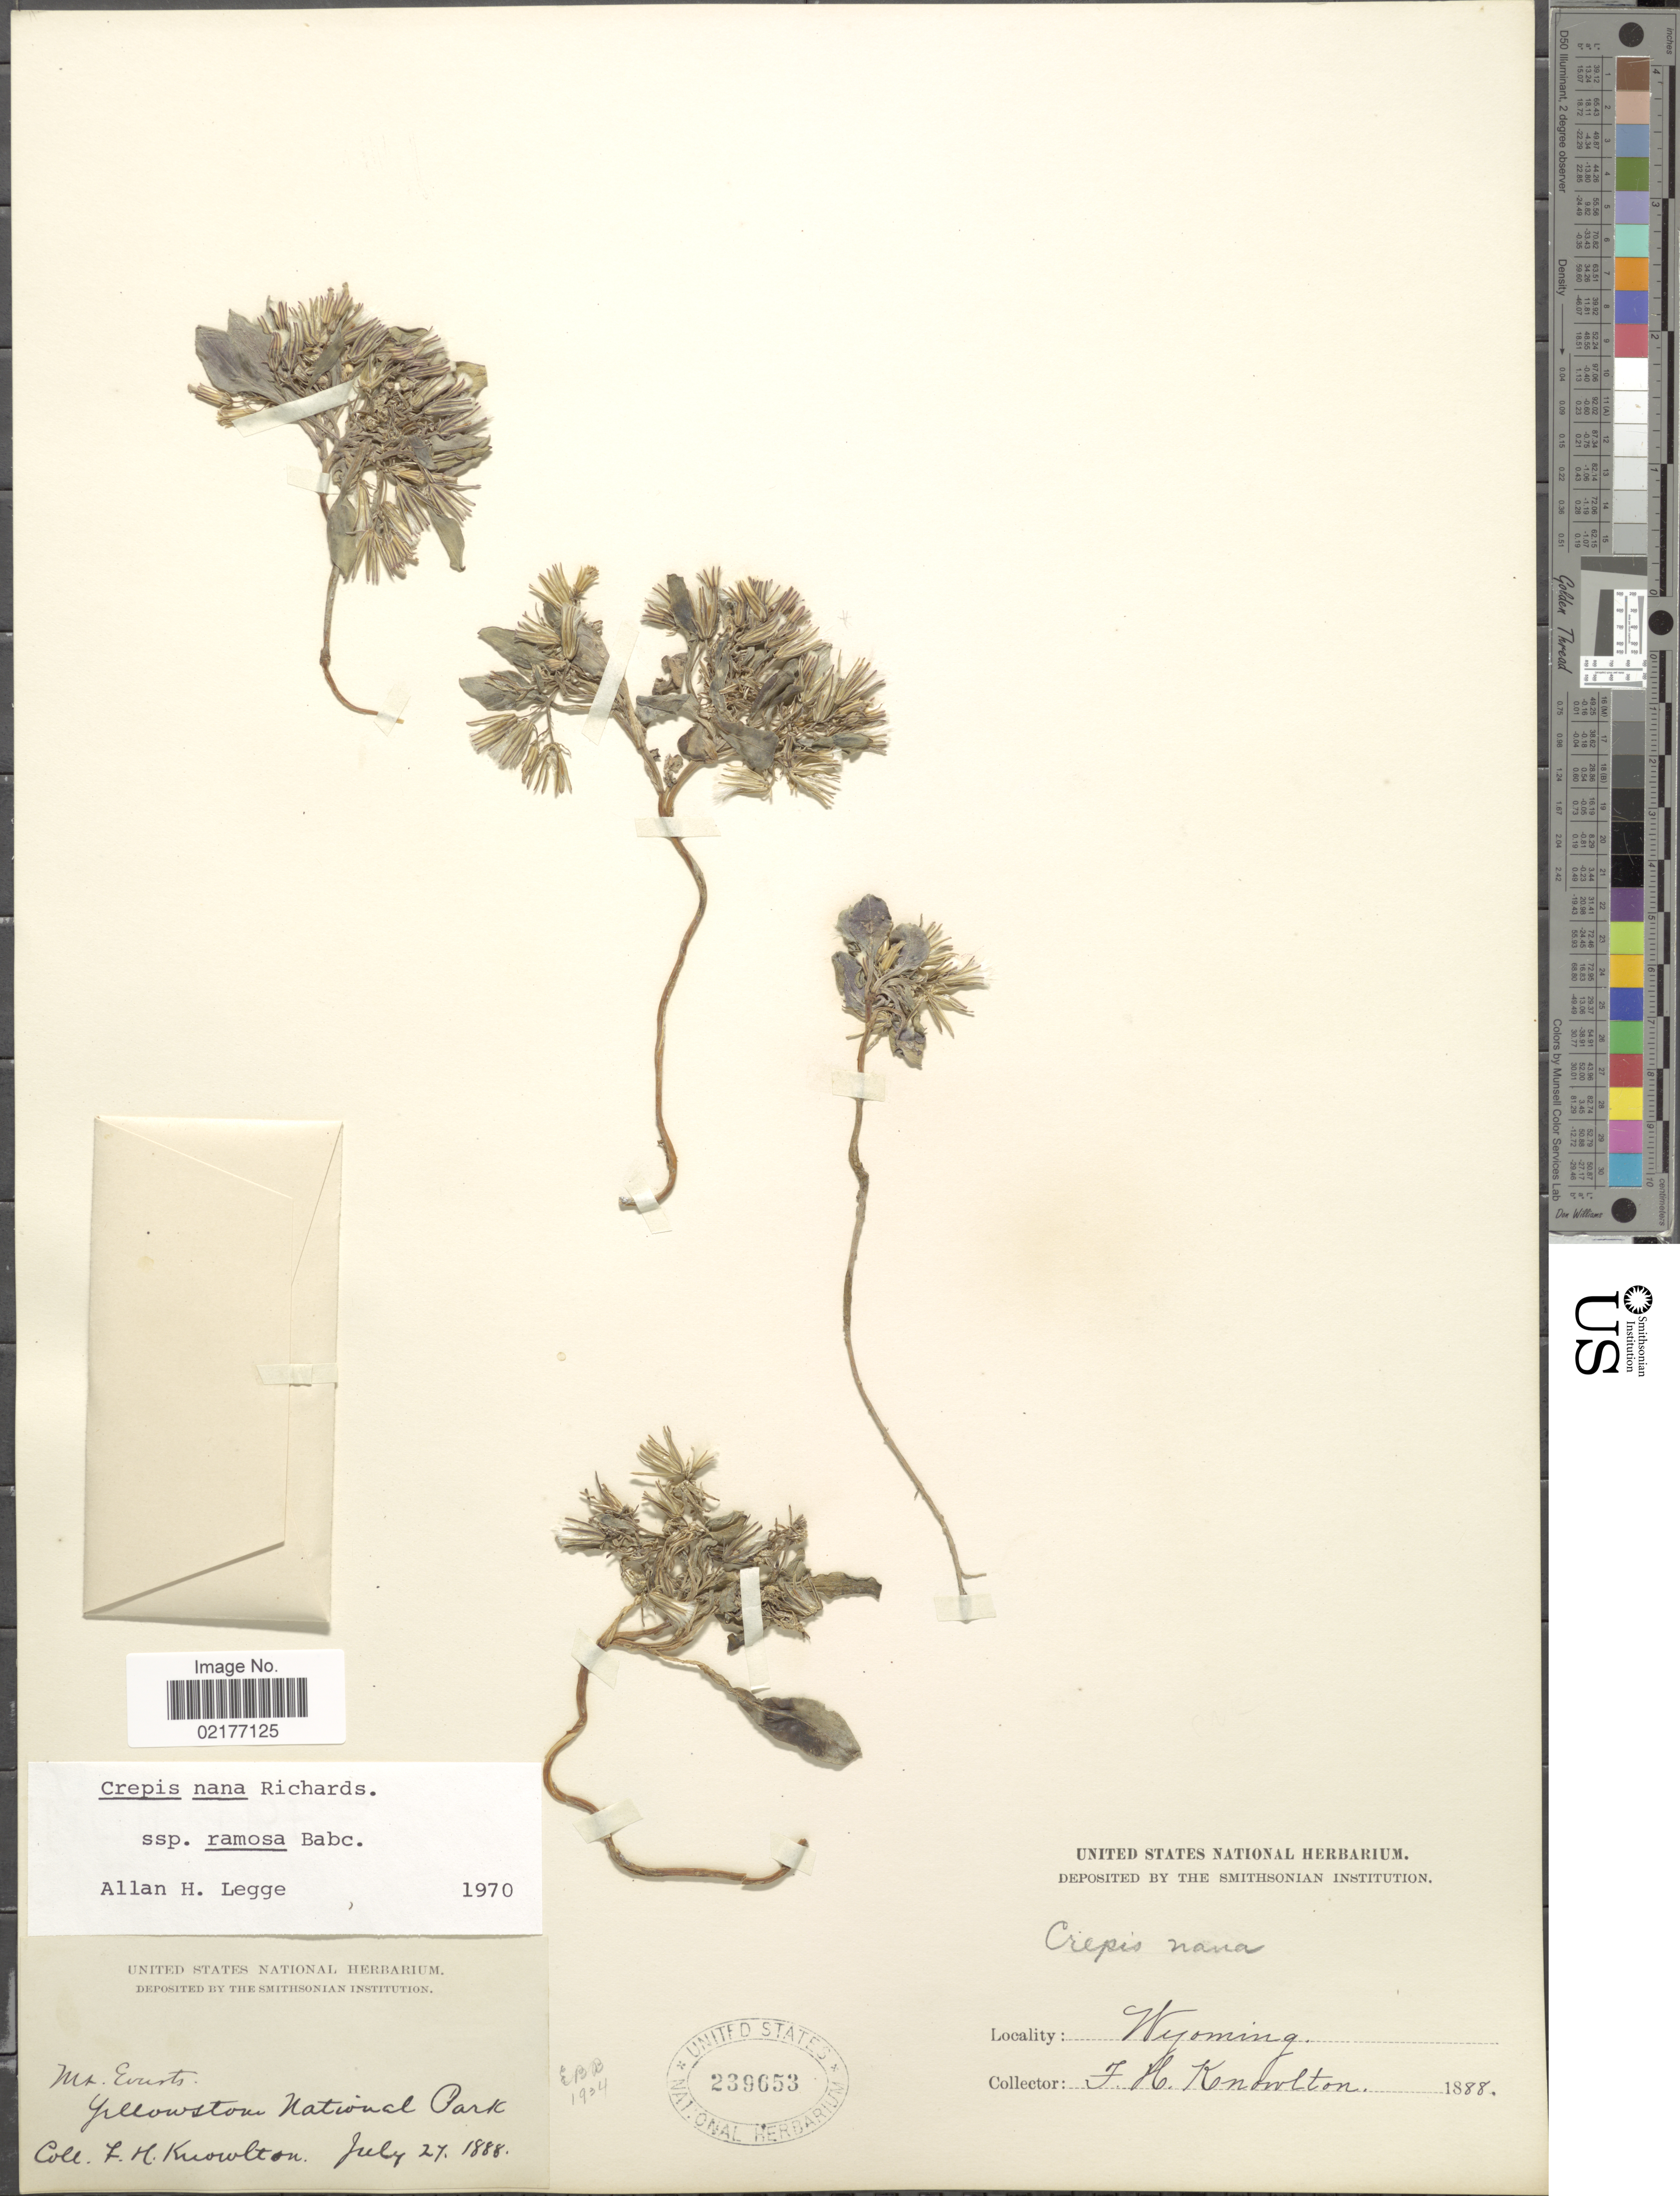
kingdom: Plantae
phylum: Tracheophyta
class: Magnoliopsida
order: Asterales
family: Asteraceae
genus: Askellia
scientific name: Askellia pygmaea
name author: (Ledeb.) Sennikov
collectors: F. H. Knowlton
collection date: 1888-07-27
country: United States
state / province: Wyoming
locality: Mt. Evarts, Yellowstone National Park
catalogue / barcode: US 239653